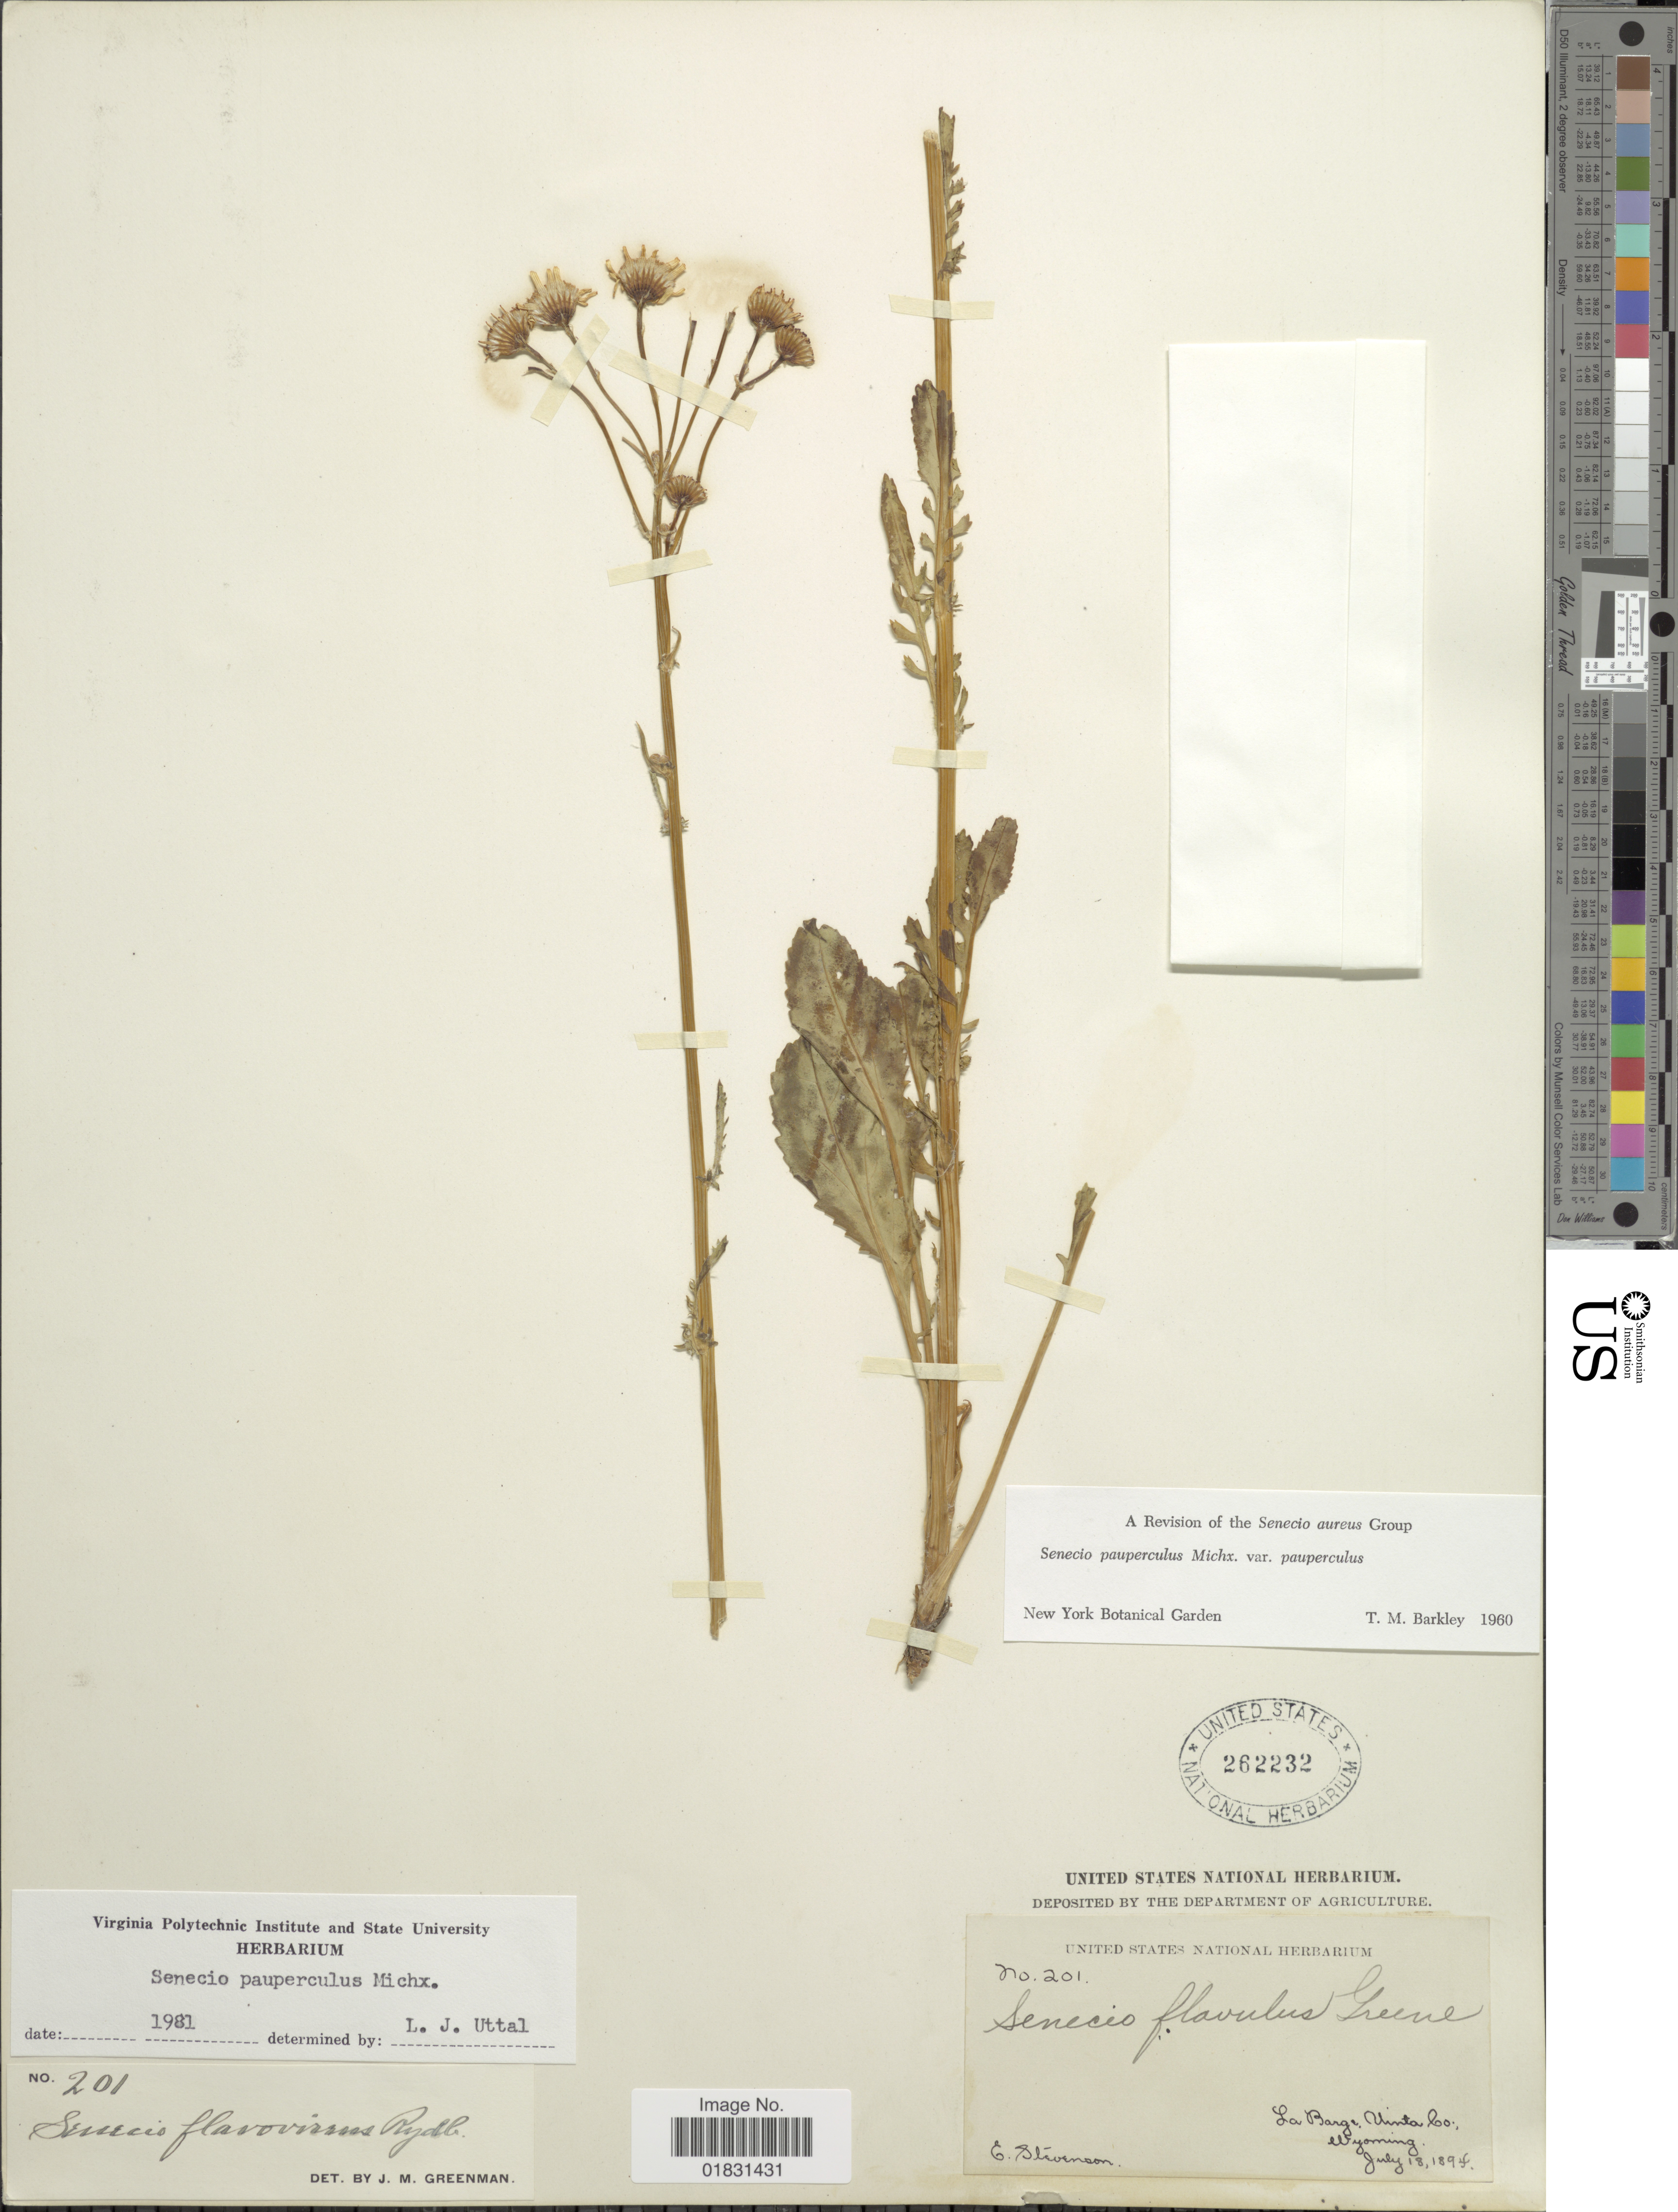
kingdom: Plantae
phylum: Tracheophyta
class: Magnoliopsida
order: Asterales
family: Asteraceae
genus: Packera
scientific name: Packera paupercula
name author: (Michx.) Á. Löve & D. Löve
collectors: E. Stevenson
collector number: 201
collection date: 1894-07-18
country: United States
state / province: Wyoming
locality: La Barge, Uinta Co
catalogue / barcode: US 262232